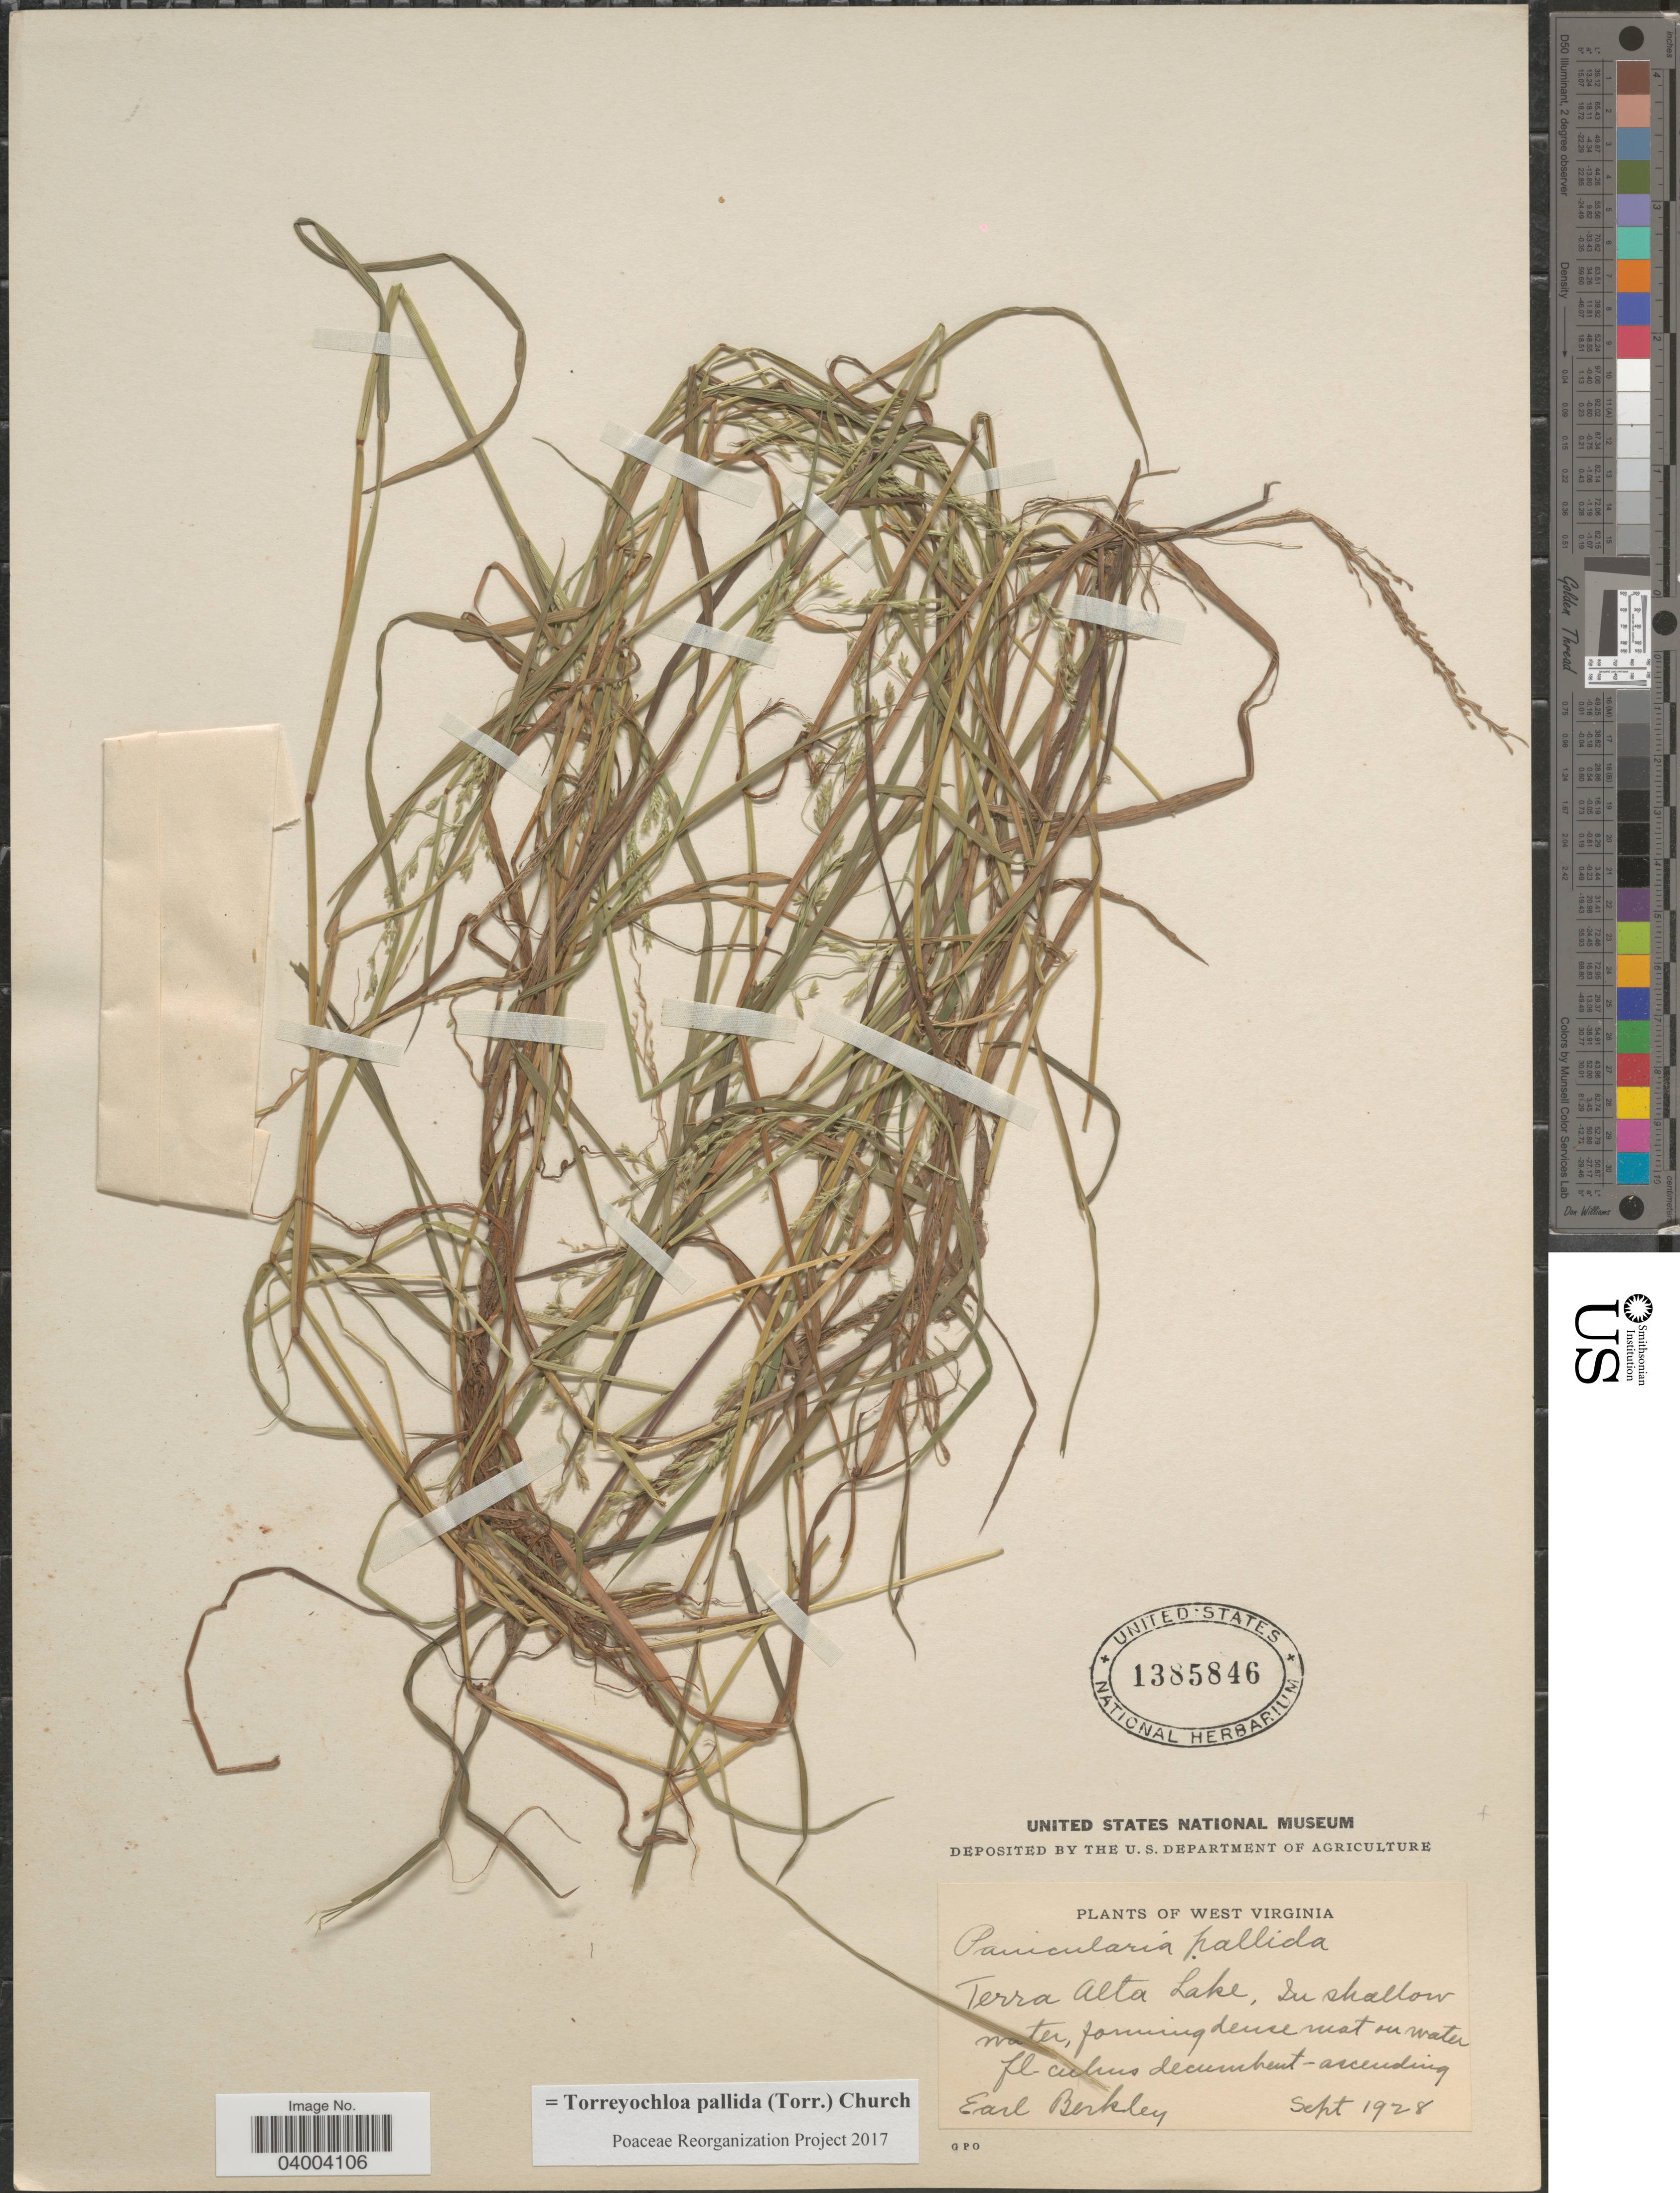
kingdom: Plantae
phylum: Tracheophyta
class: Liliopsida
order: Poales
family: Poaceae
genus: Torreyochloa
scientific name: Torreyochloa pallida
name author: (Torr.) G.L. Church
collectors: E. Berkley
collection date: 1928-09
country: United States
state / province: West Virginia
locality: Terra Alta Lake.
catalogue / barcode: US 1385846